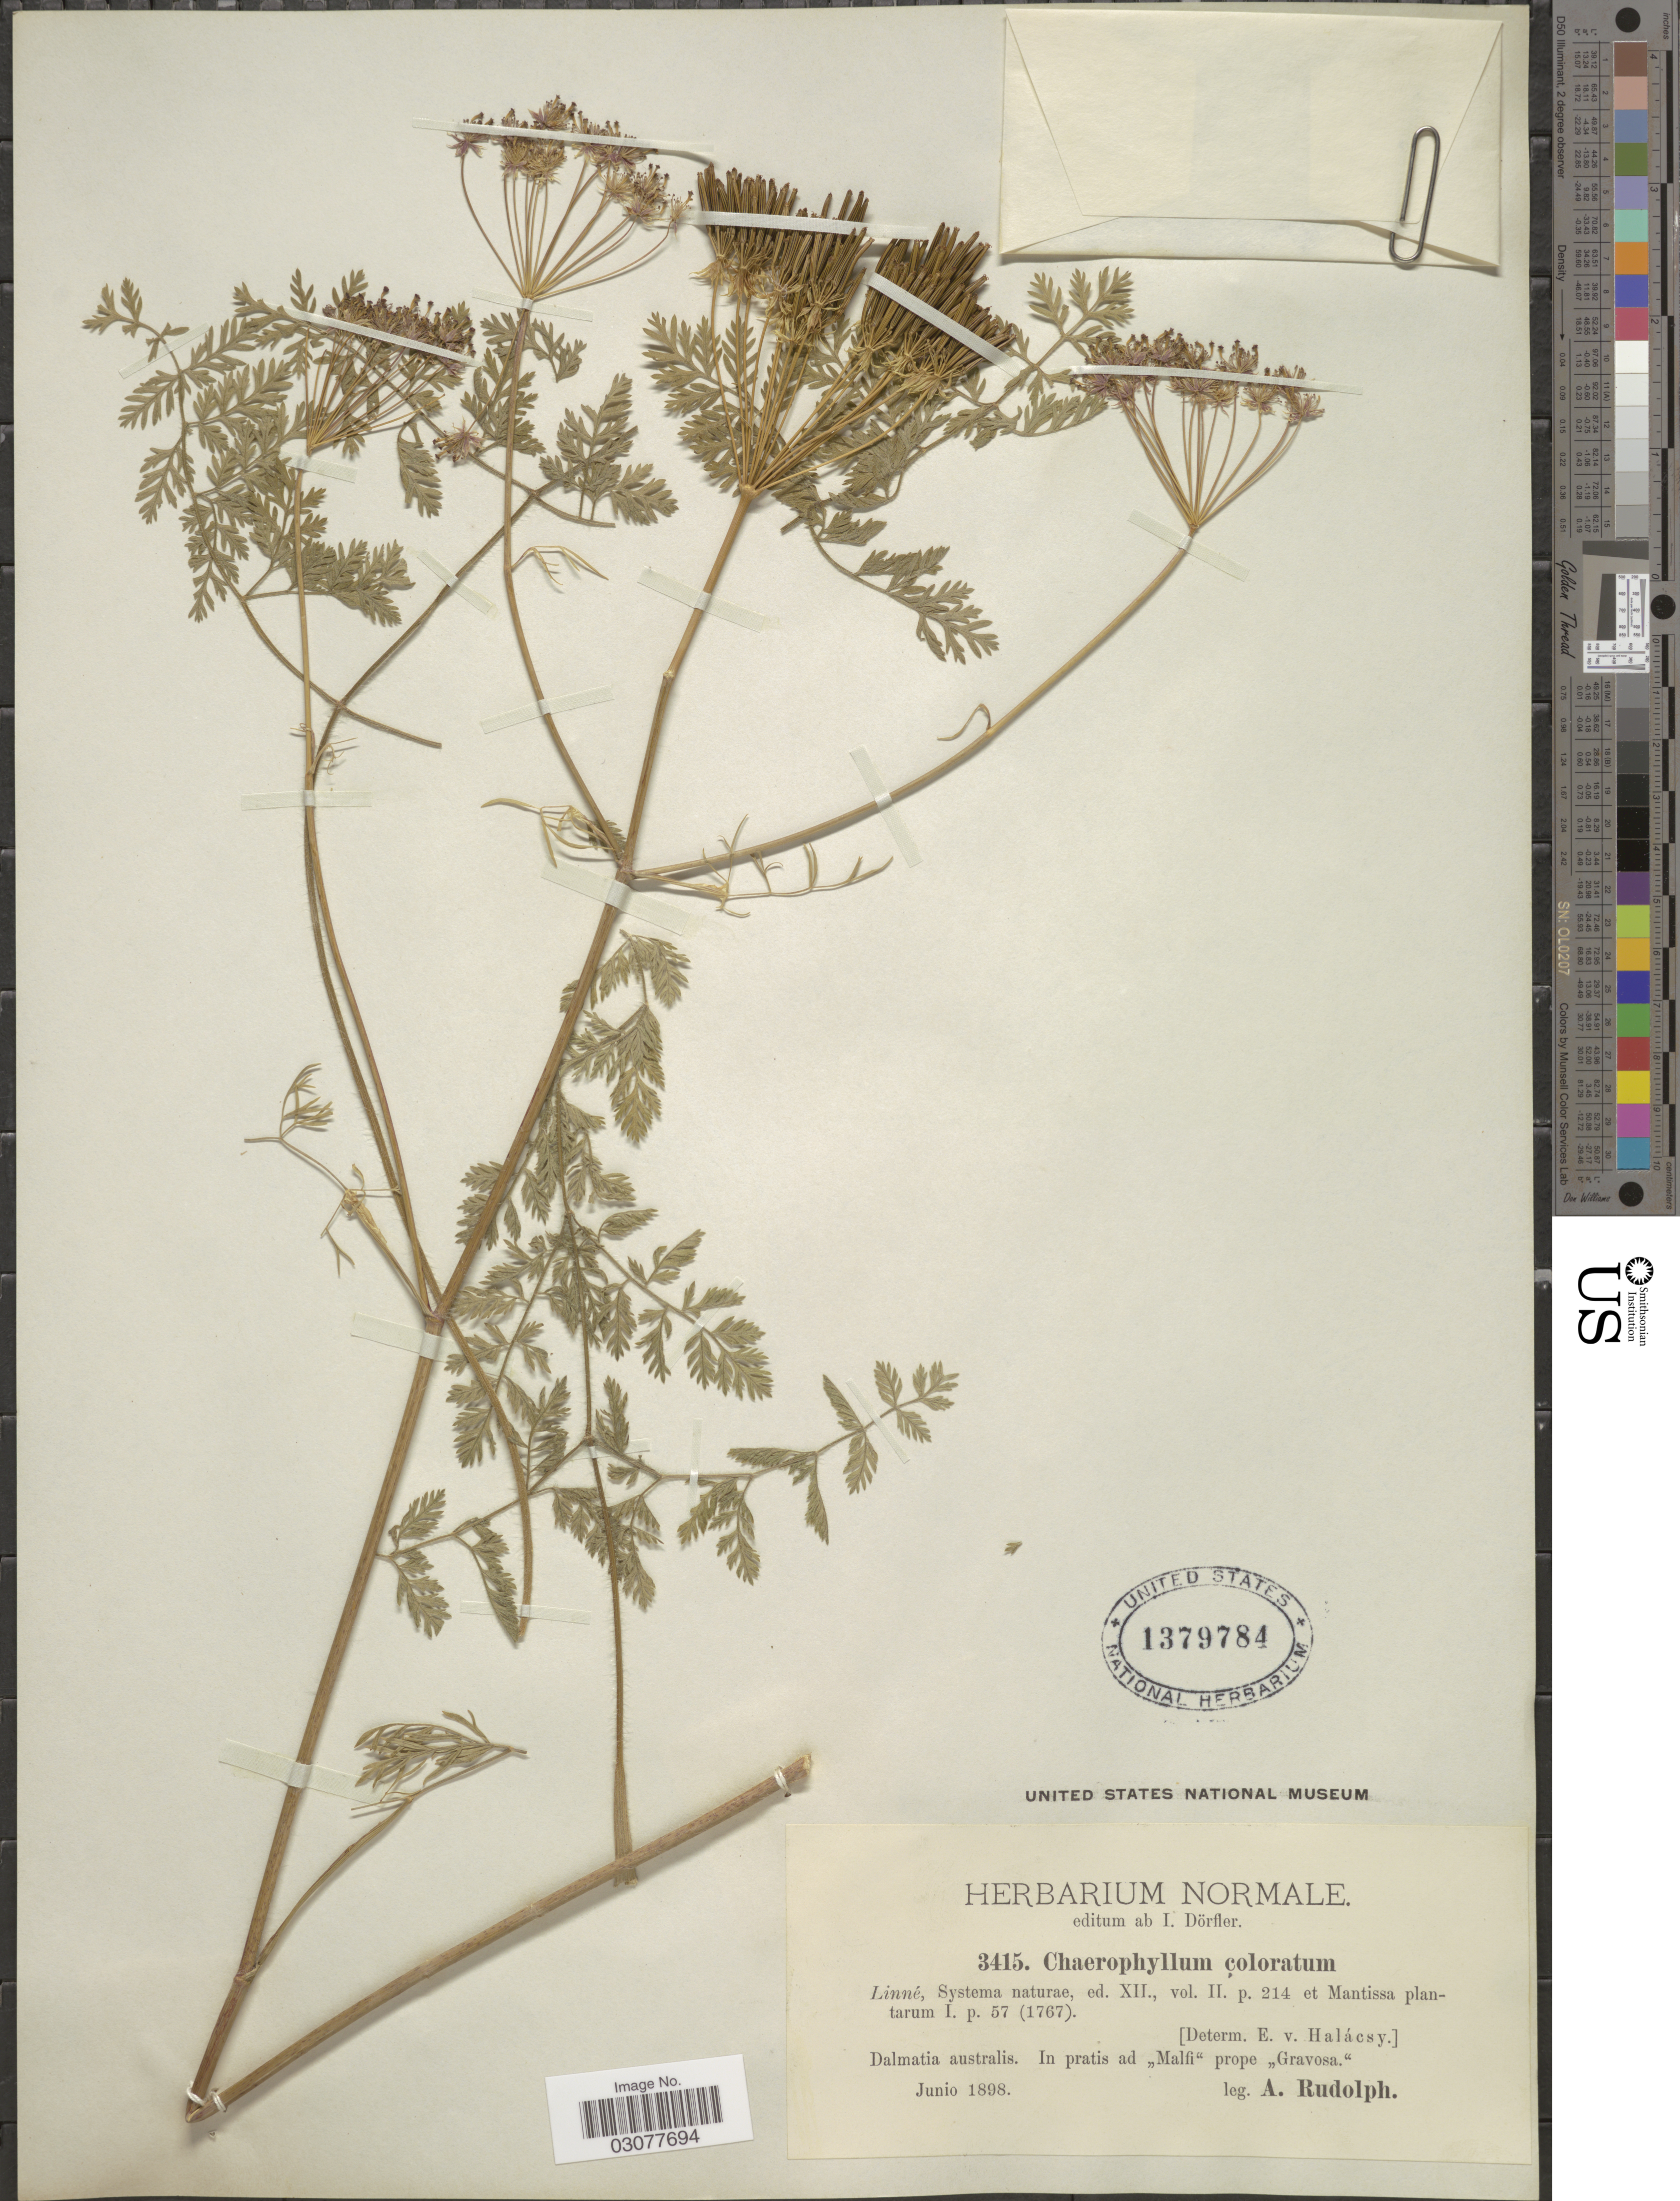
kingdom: Plantae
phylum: Tracheophyta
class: Magnoliopsida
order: Apiales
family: Apiaceae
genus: Chaerophyllum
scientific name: Chaerophyllum coloratum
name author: L.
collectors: A. Rudolph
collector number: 3415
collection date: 1898-06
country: Croatia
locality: Dalmatia australis. In pratis ad "Malfi" prope "Gravosa".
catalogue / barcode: US 1379784